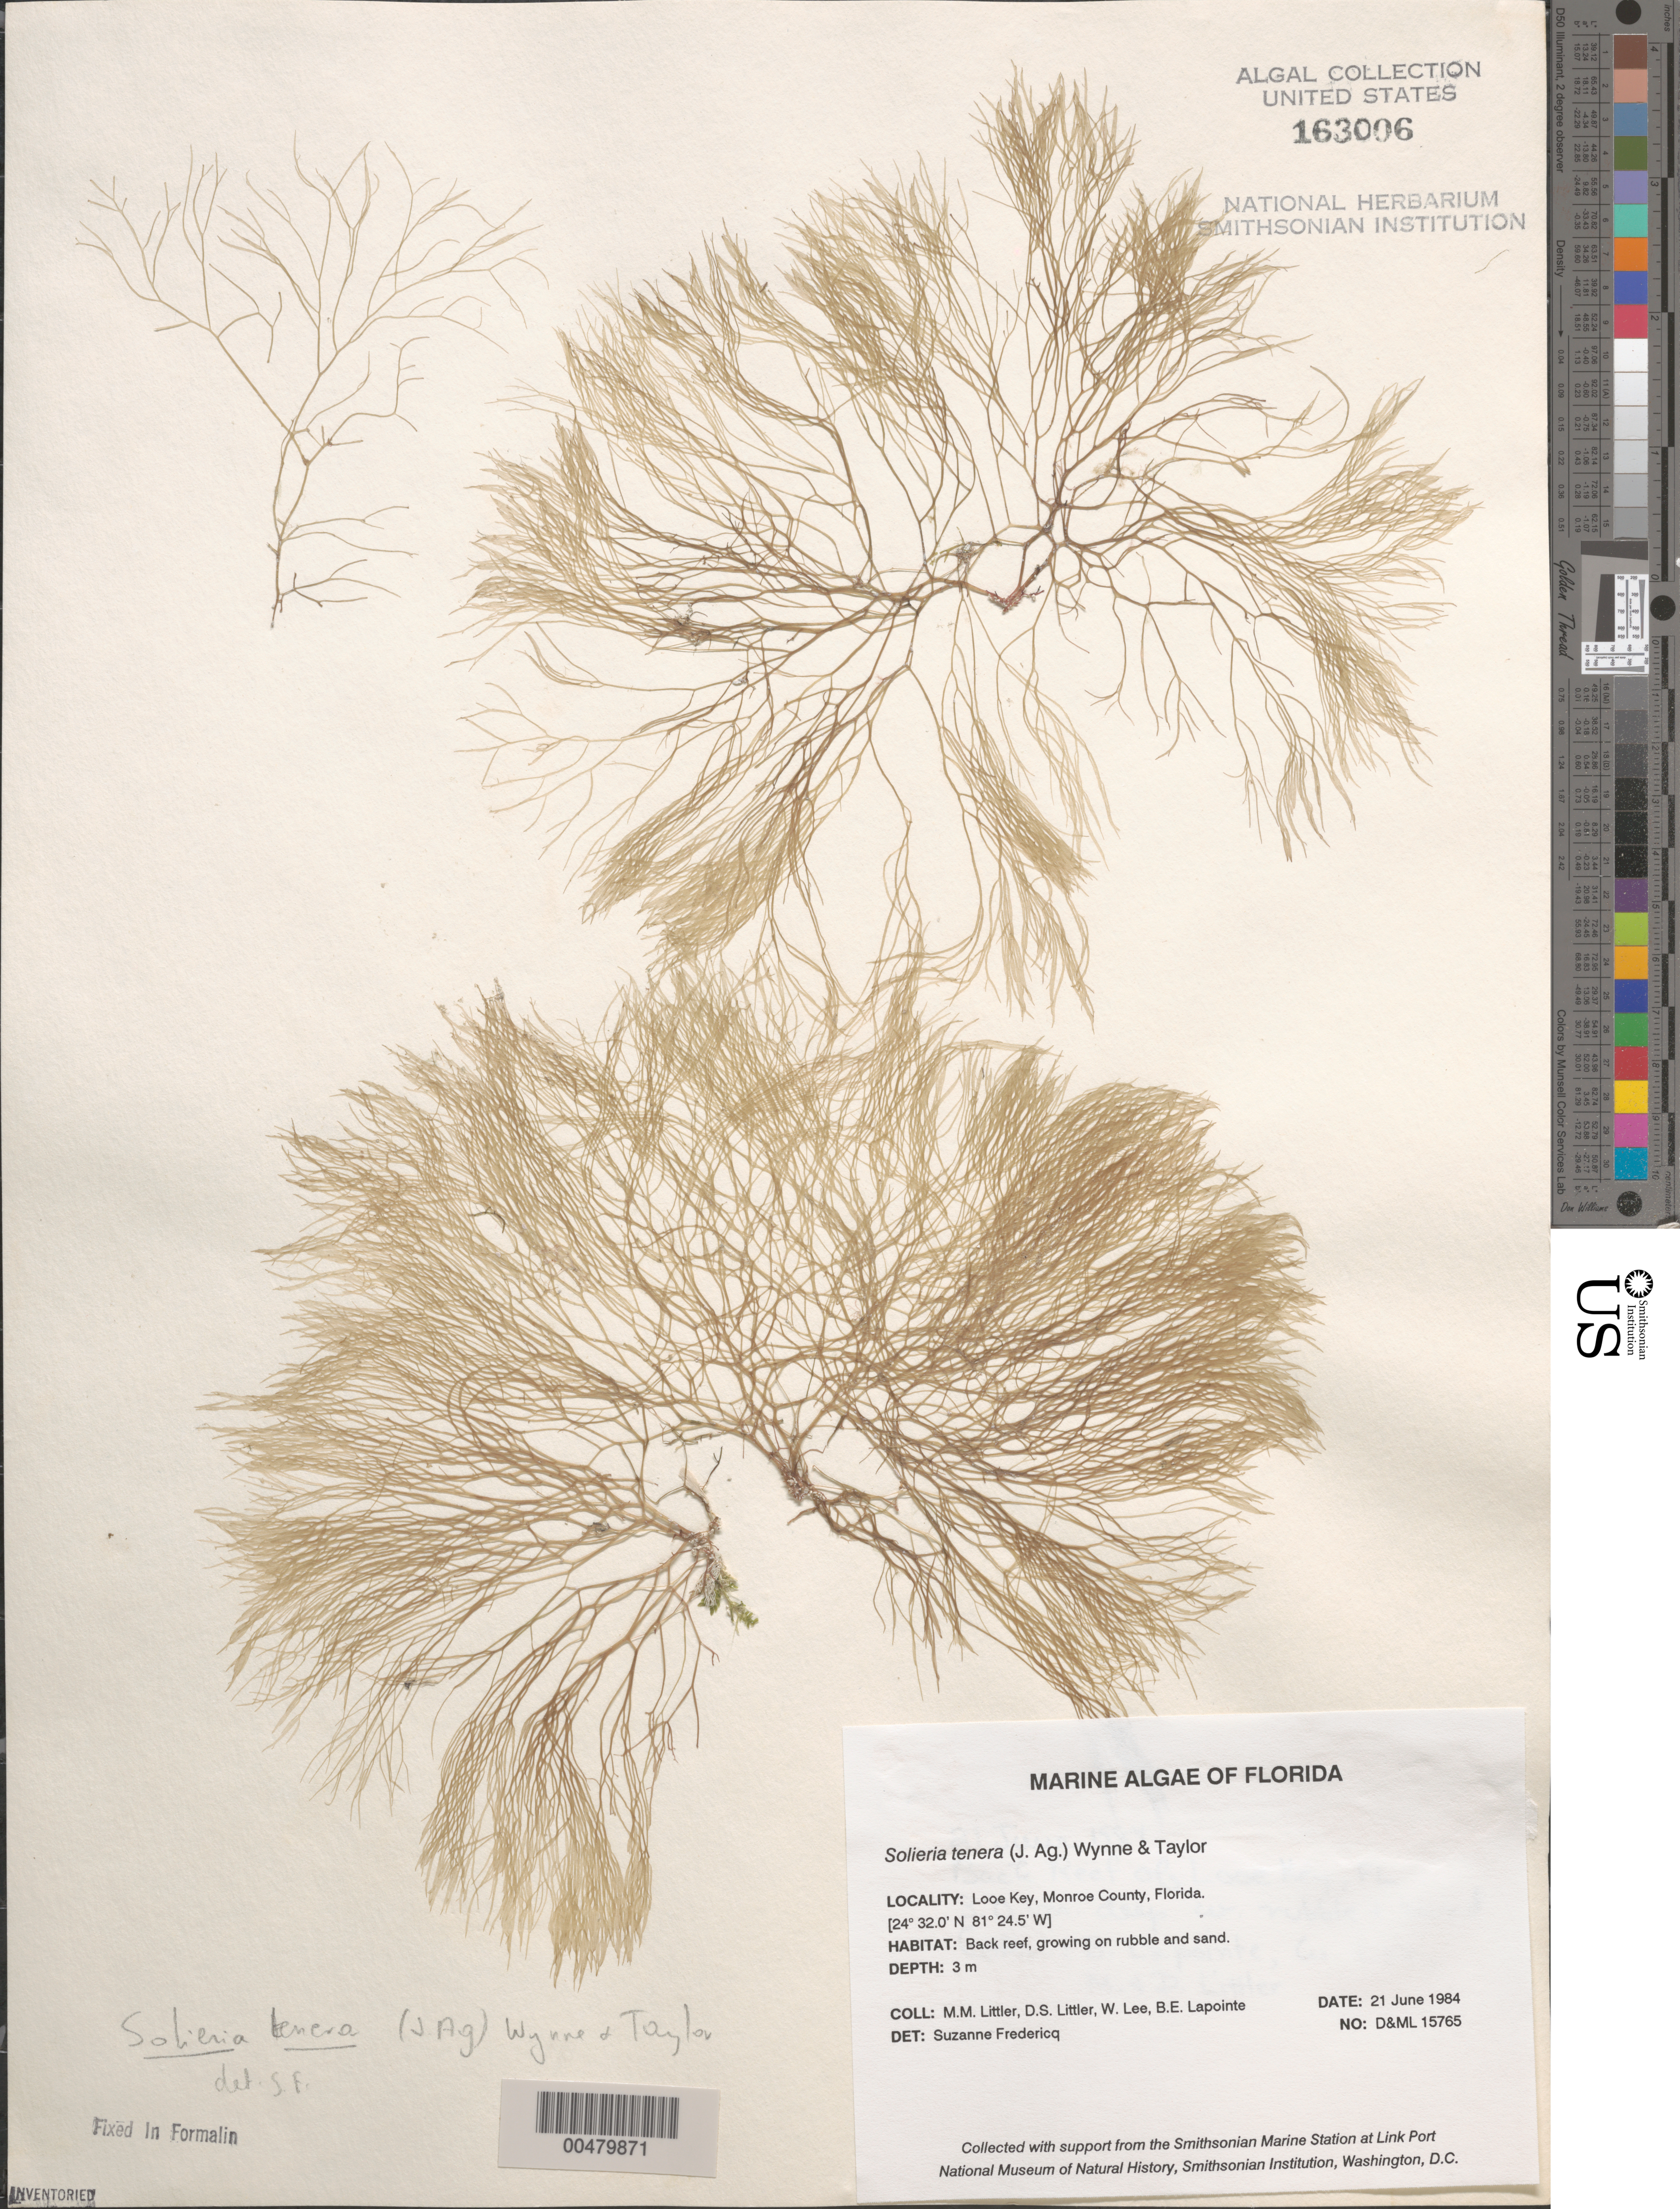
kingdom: Plantae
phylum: Rhodophyta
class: Florideophyceae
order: Gigartinales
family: Solieriaceae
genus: Solieria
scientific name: Solieria filiformis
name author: (Kütz.) P.W. Gabrielson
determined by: Algae name updating Project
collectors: M. M. Littler, D. S. Littler, W. Lee & B. Lapointe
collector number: D&ML 15765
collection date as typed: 21 Jun 1984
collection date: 1984-06-21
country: United States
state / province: Florida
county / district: Monroe County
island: Looe Key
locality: Looe Key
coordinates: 24 32.0' N, 81 24.5' W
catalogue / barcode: US 163006